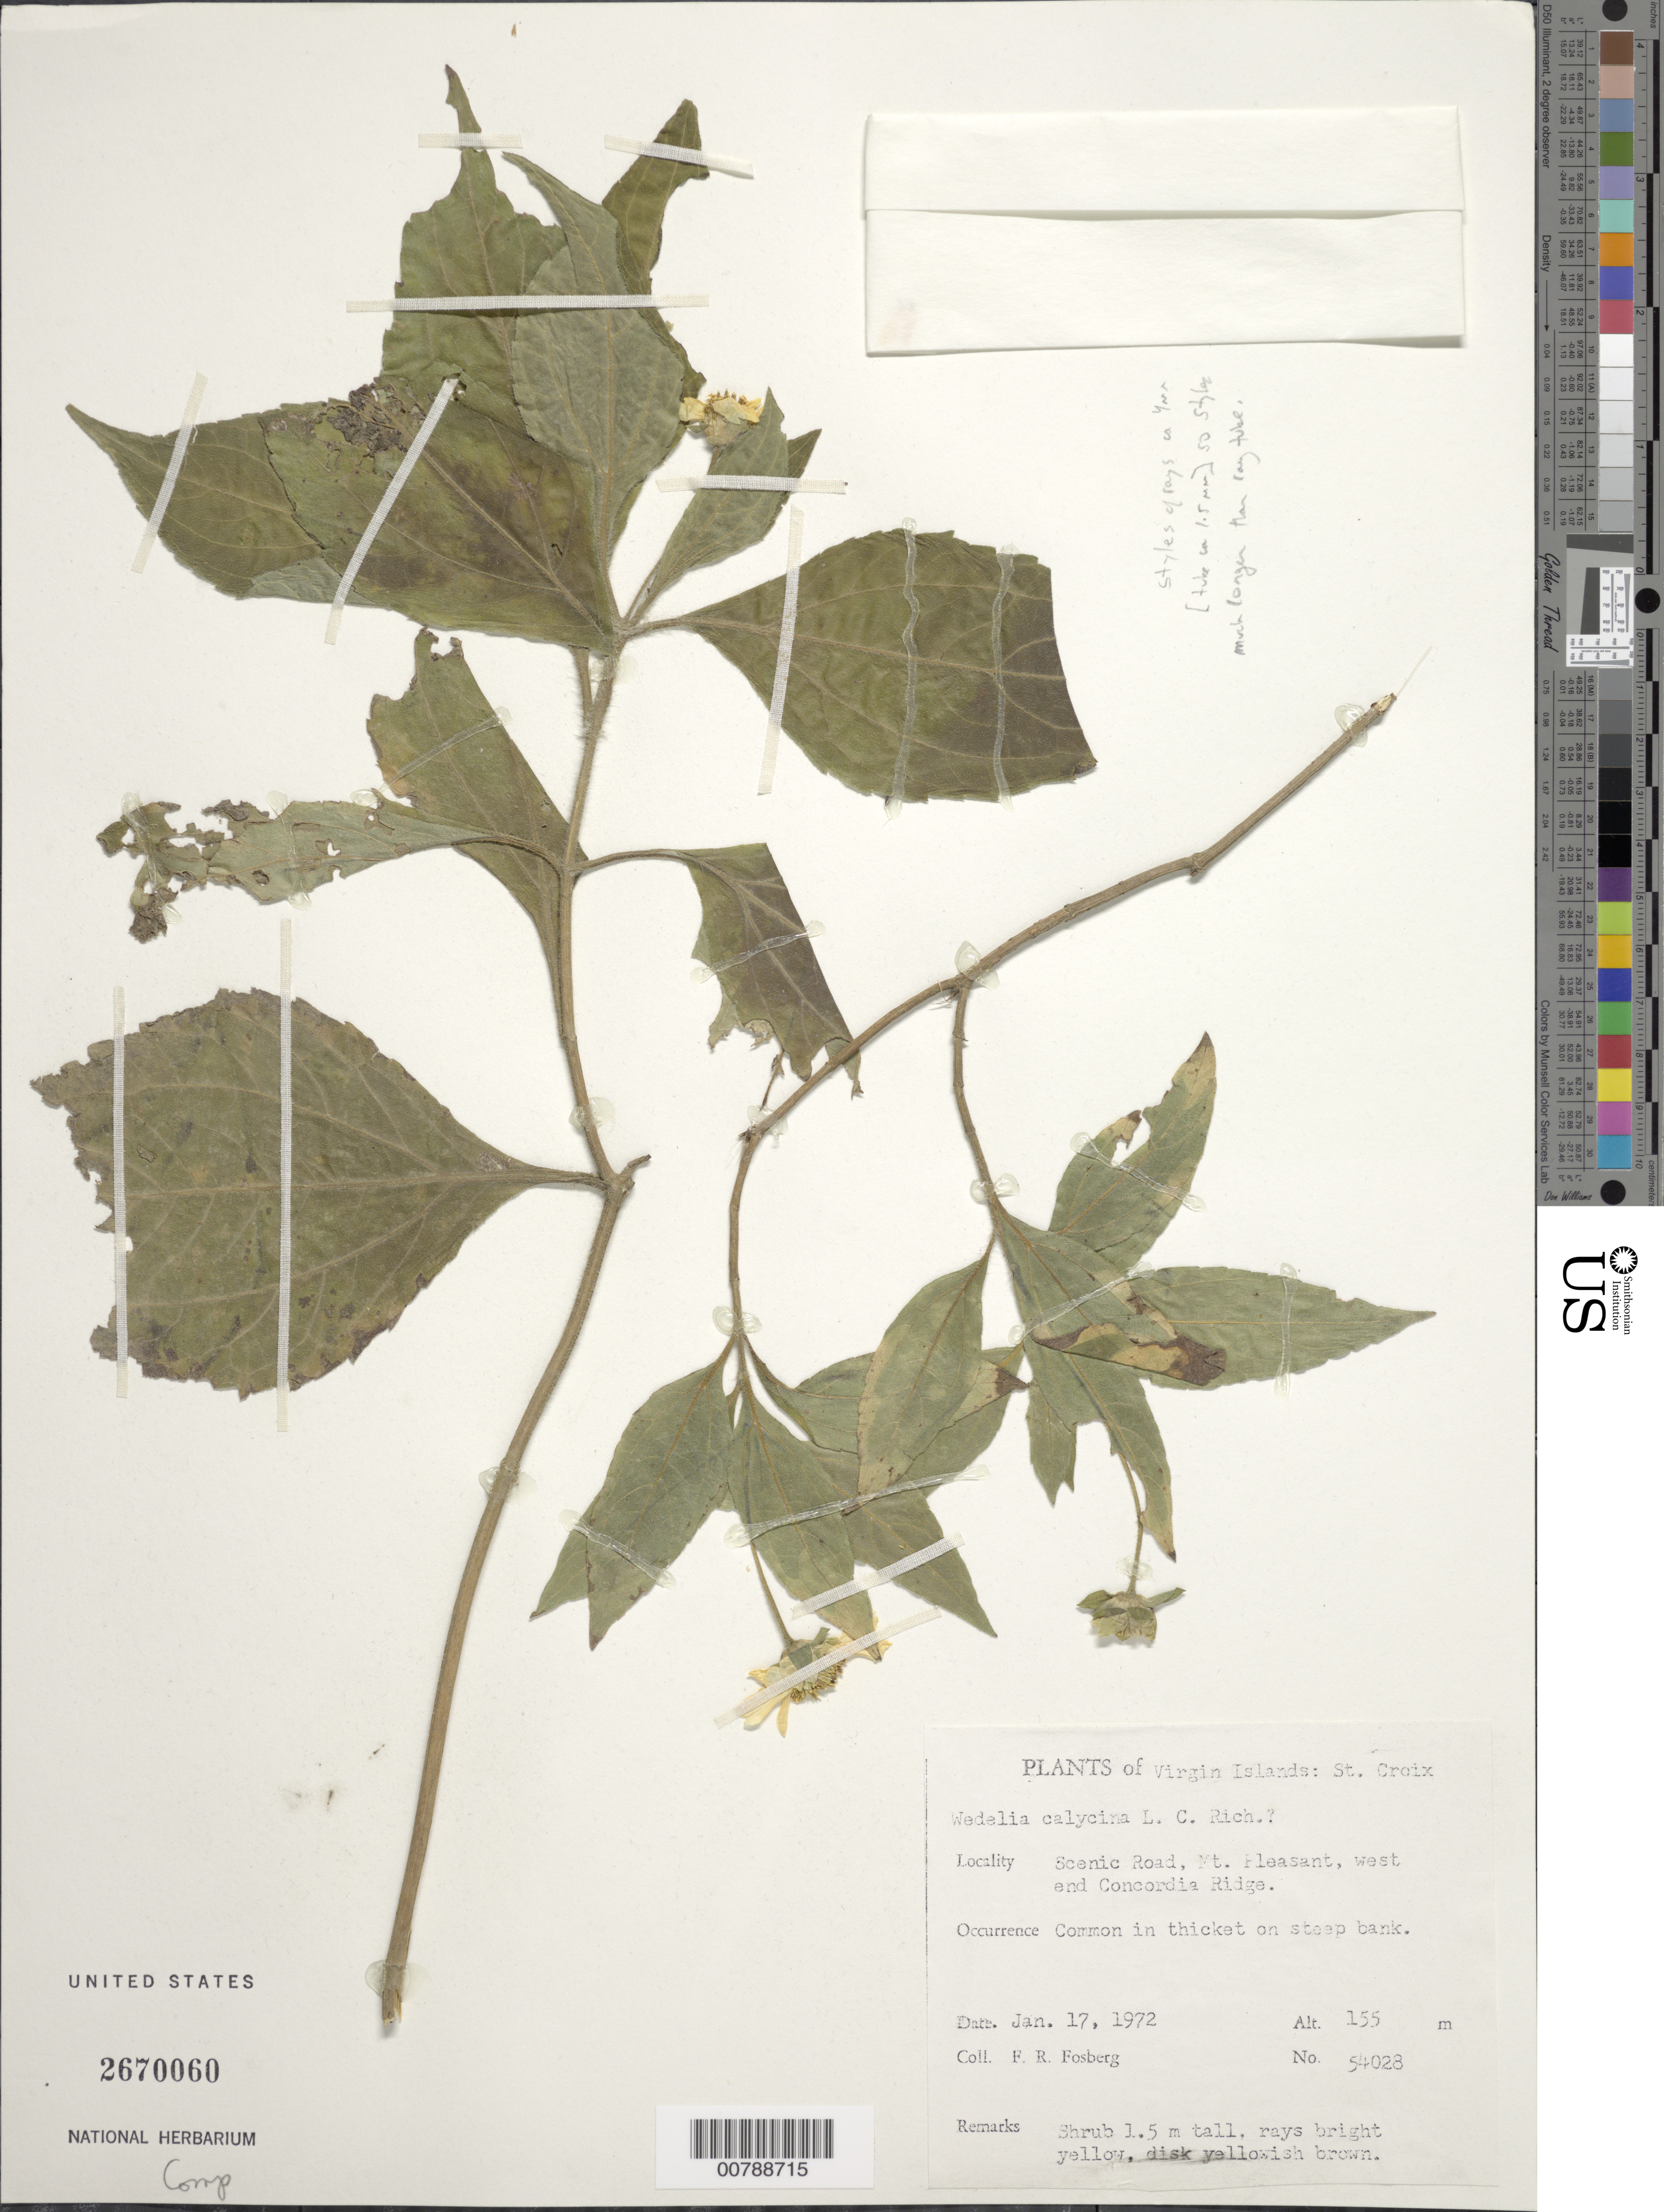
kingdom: Plantae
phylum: Tracheophyta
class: Magnoliopsida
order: Asterales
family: Asteraceae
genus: Wedelia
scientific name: Wedelia calycina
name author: Rich.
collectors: F. R. Fosberg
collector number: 54028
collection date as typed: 17 Jan 1972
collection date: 1972-01-17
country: U.S. Virgin Islands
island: St. Croix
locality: Scenic Road, Mt. Pleasant, west and Concordia Ridge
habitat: Common in thicket on steep bank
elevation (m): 155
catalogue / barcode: US 2670060